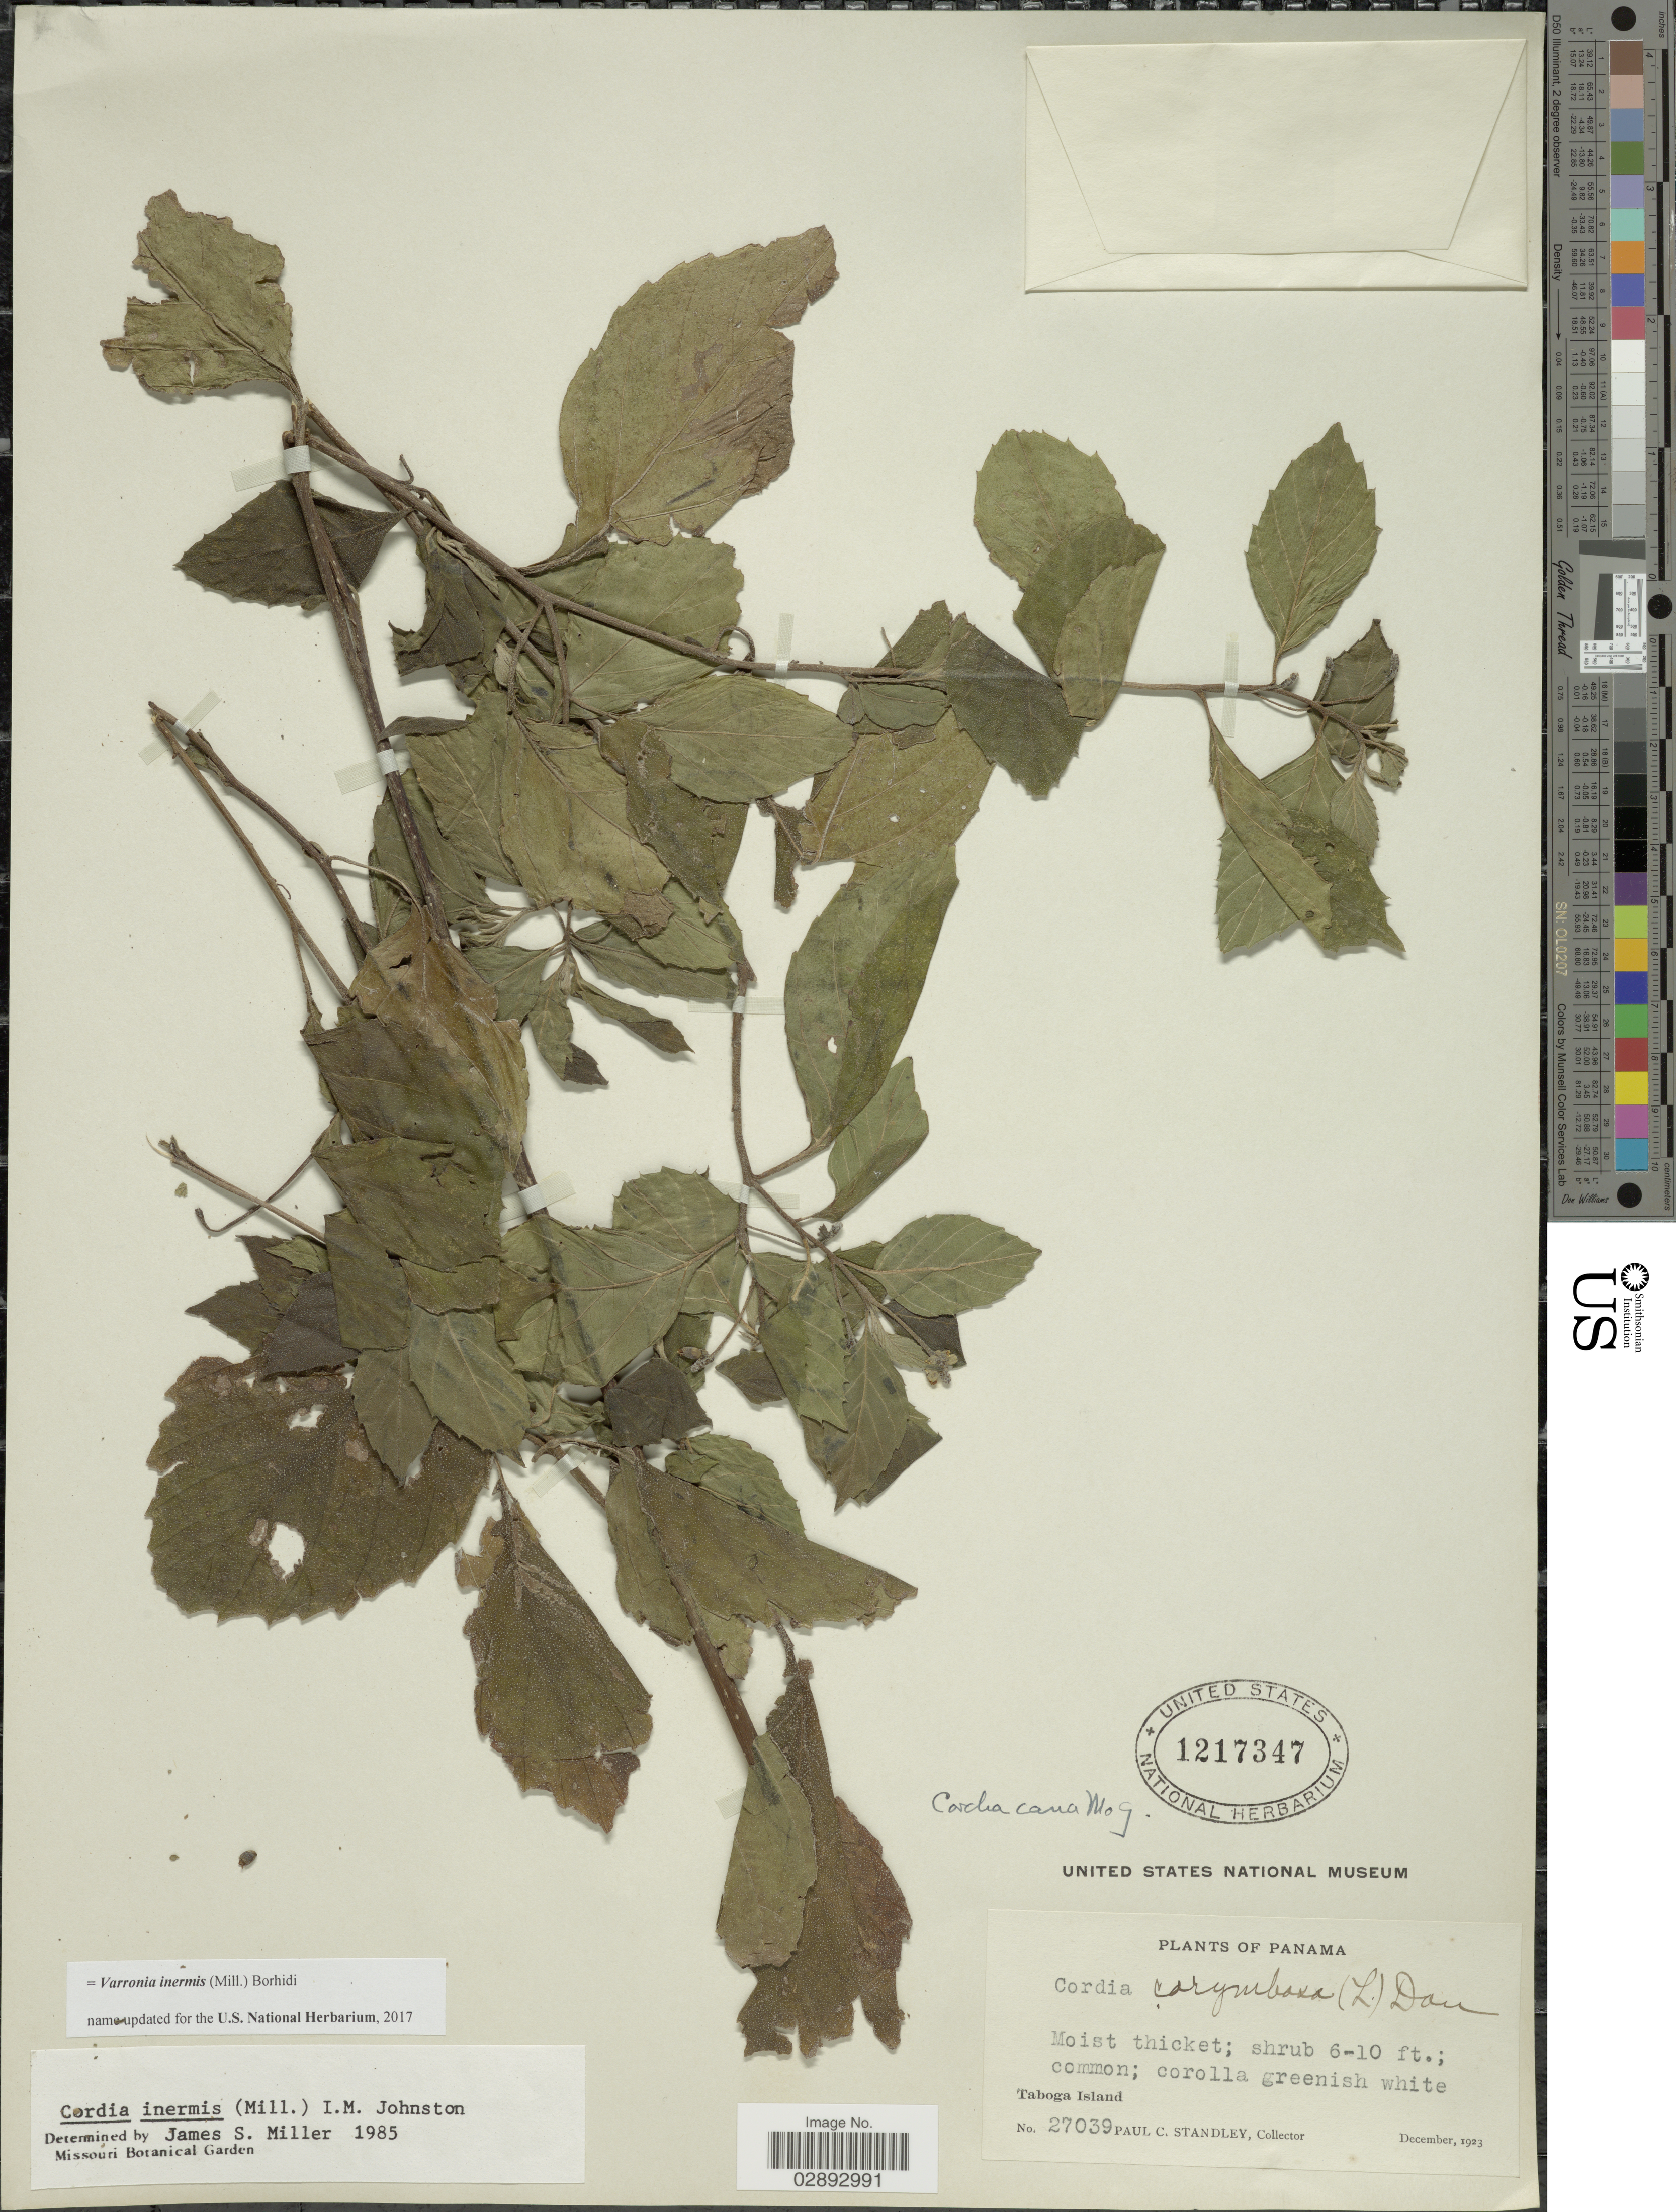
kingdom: Plantae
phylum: Tracheophyta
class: Magnoliopsida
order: Boraginales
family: Cordiaceae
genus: Varronia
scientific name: Varronia inermis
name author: (Mill.) Borhidi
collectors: P. C. Standley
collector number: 27039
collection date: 1923-12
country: Panama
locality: Taboga Island.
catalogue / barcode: US 1217347